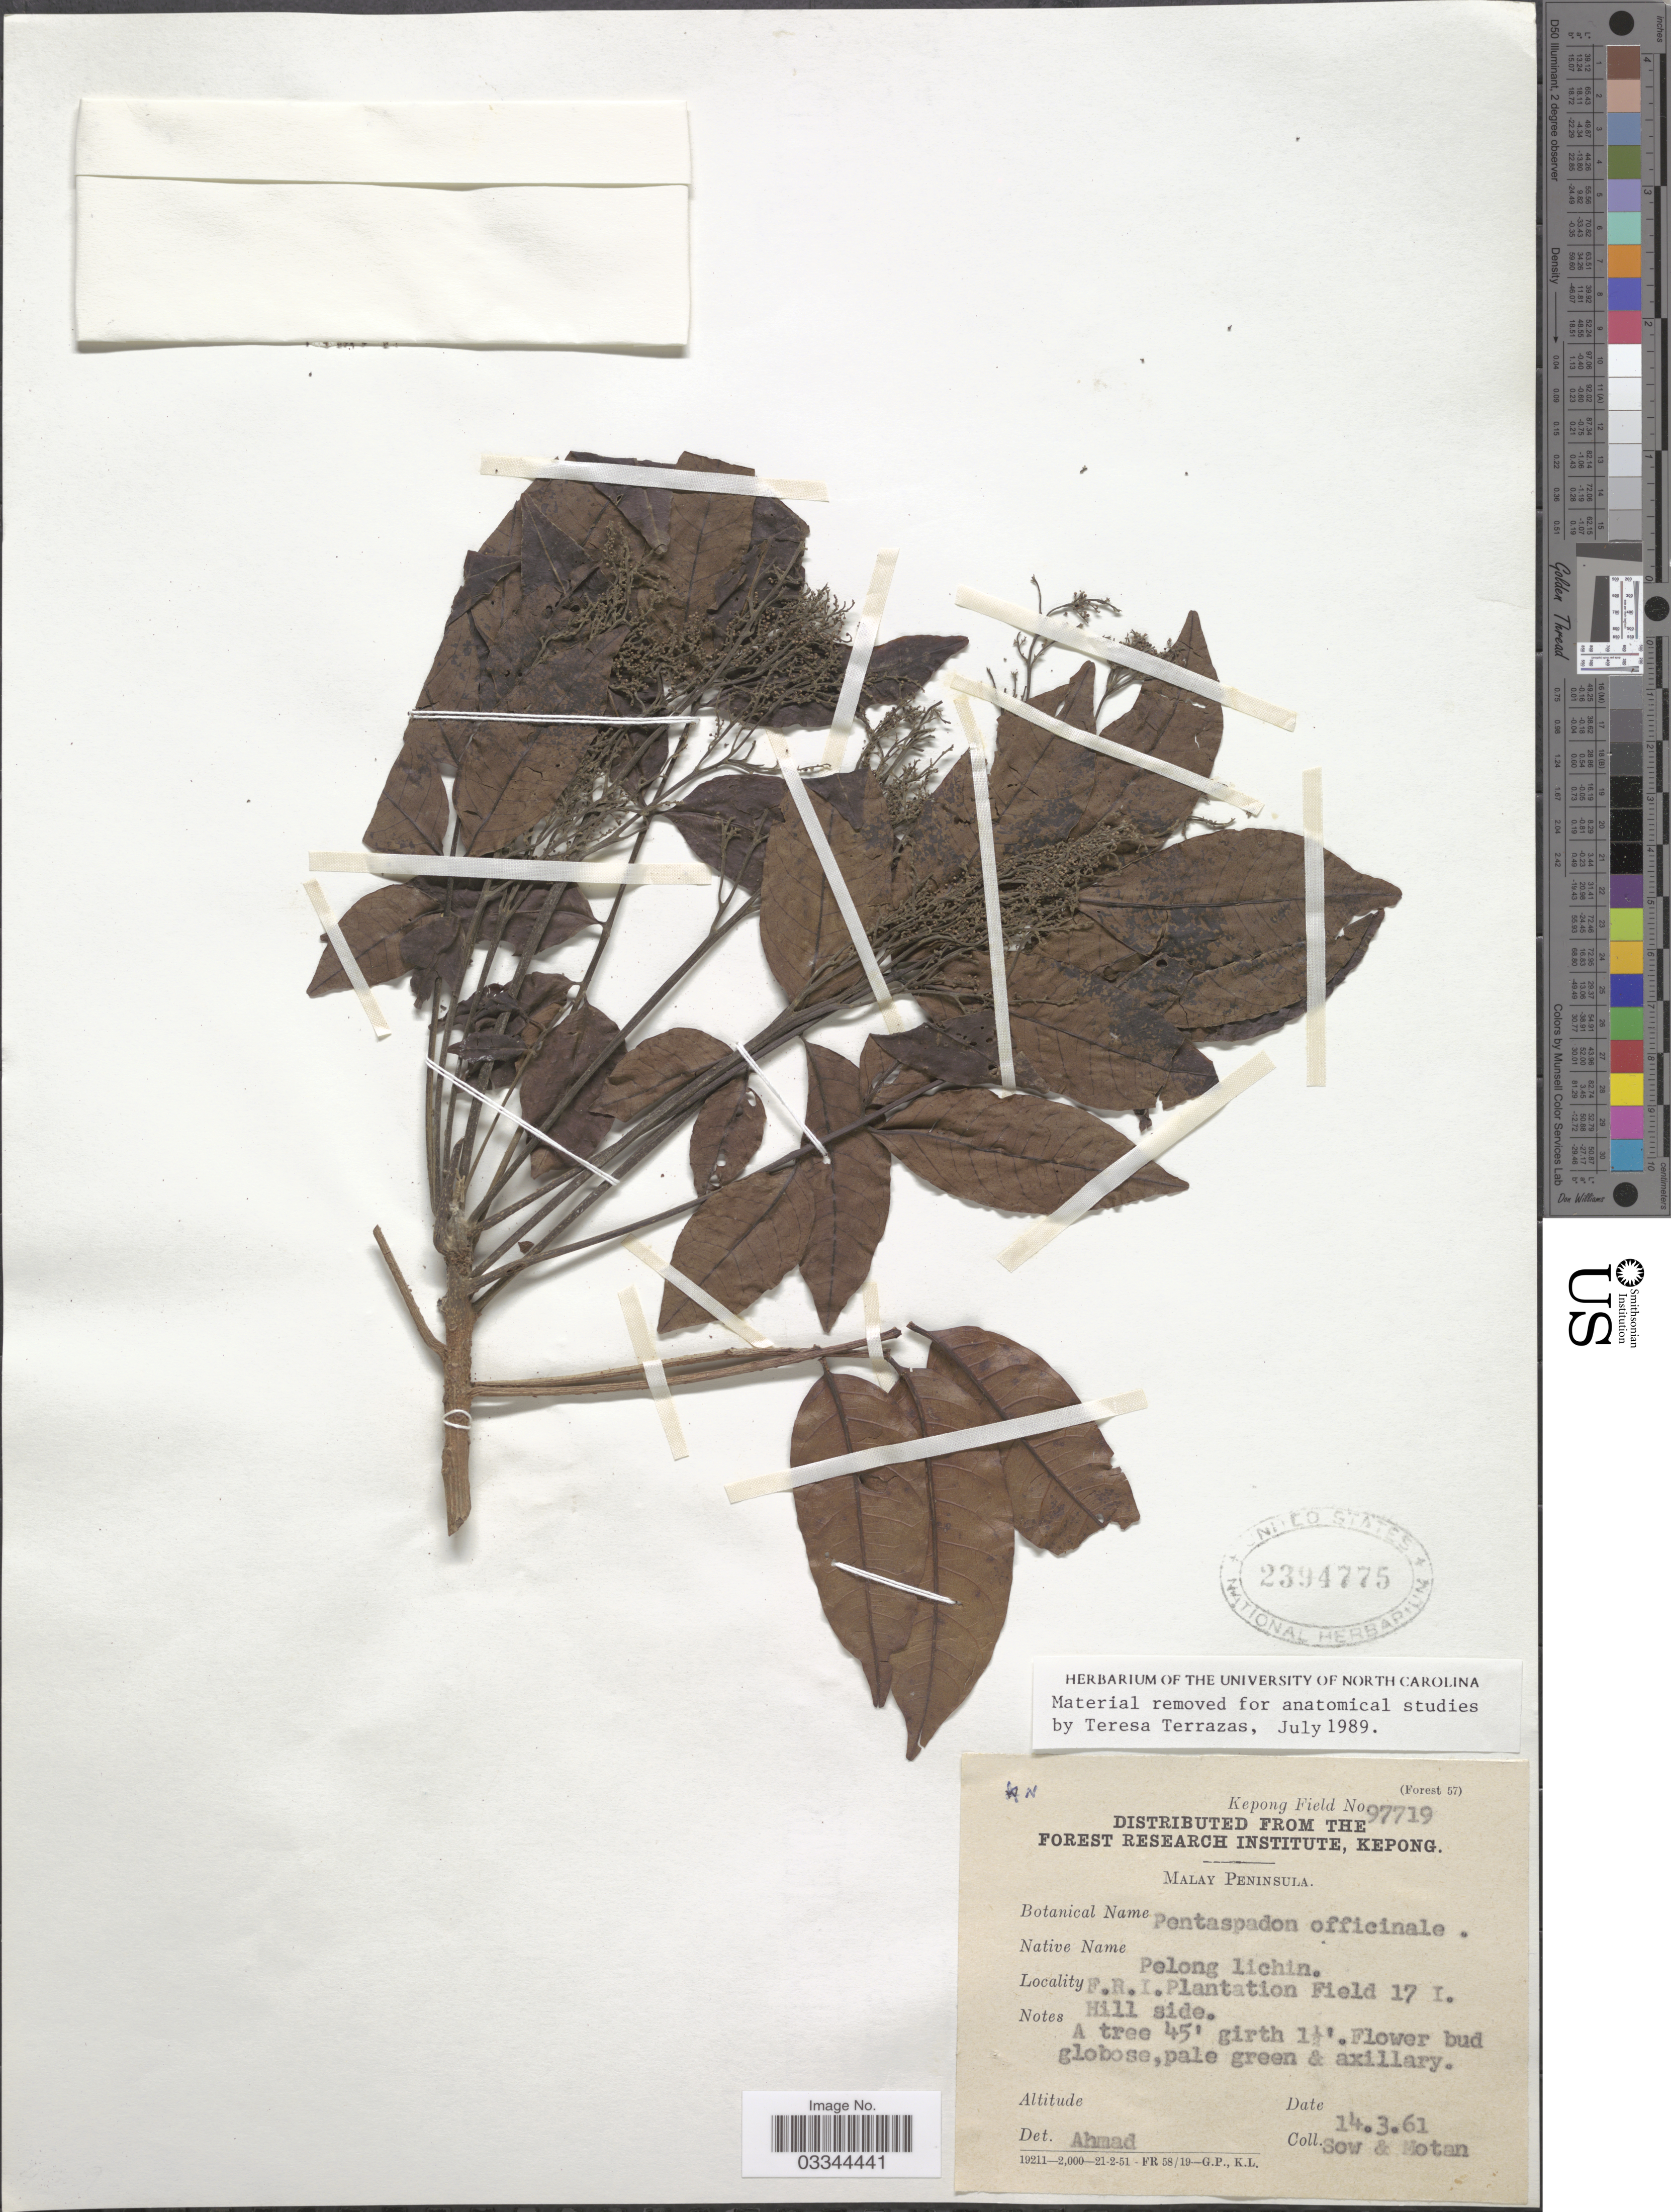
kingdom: Plantae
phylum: Tracheophyta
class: Magnoliopsida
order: Sapindales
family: Anacardiaceae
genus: Pentaspadon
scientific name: Pentaspadon motleyi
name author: Hook. f.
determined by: Mitchell, John D.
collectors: -. Sow & -. Motan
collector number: Kepong Field 97719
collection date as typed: Transcribed d/m/y: 14/3/61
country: Malaysia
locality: Malay Peninsula. F.R.I. Plantation Field 17 I. Hill side.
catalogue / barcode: US 2394775